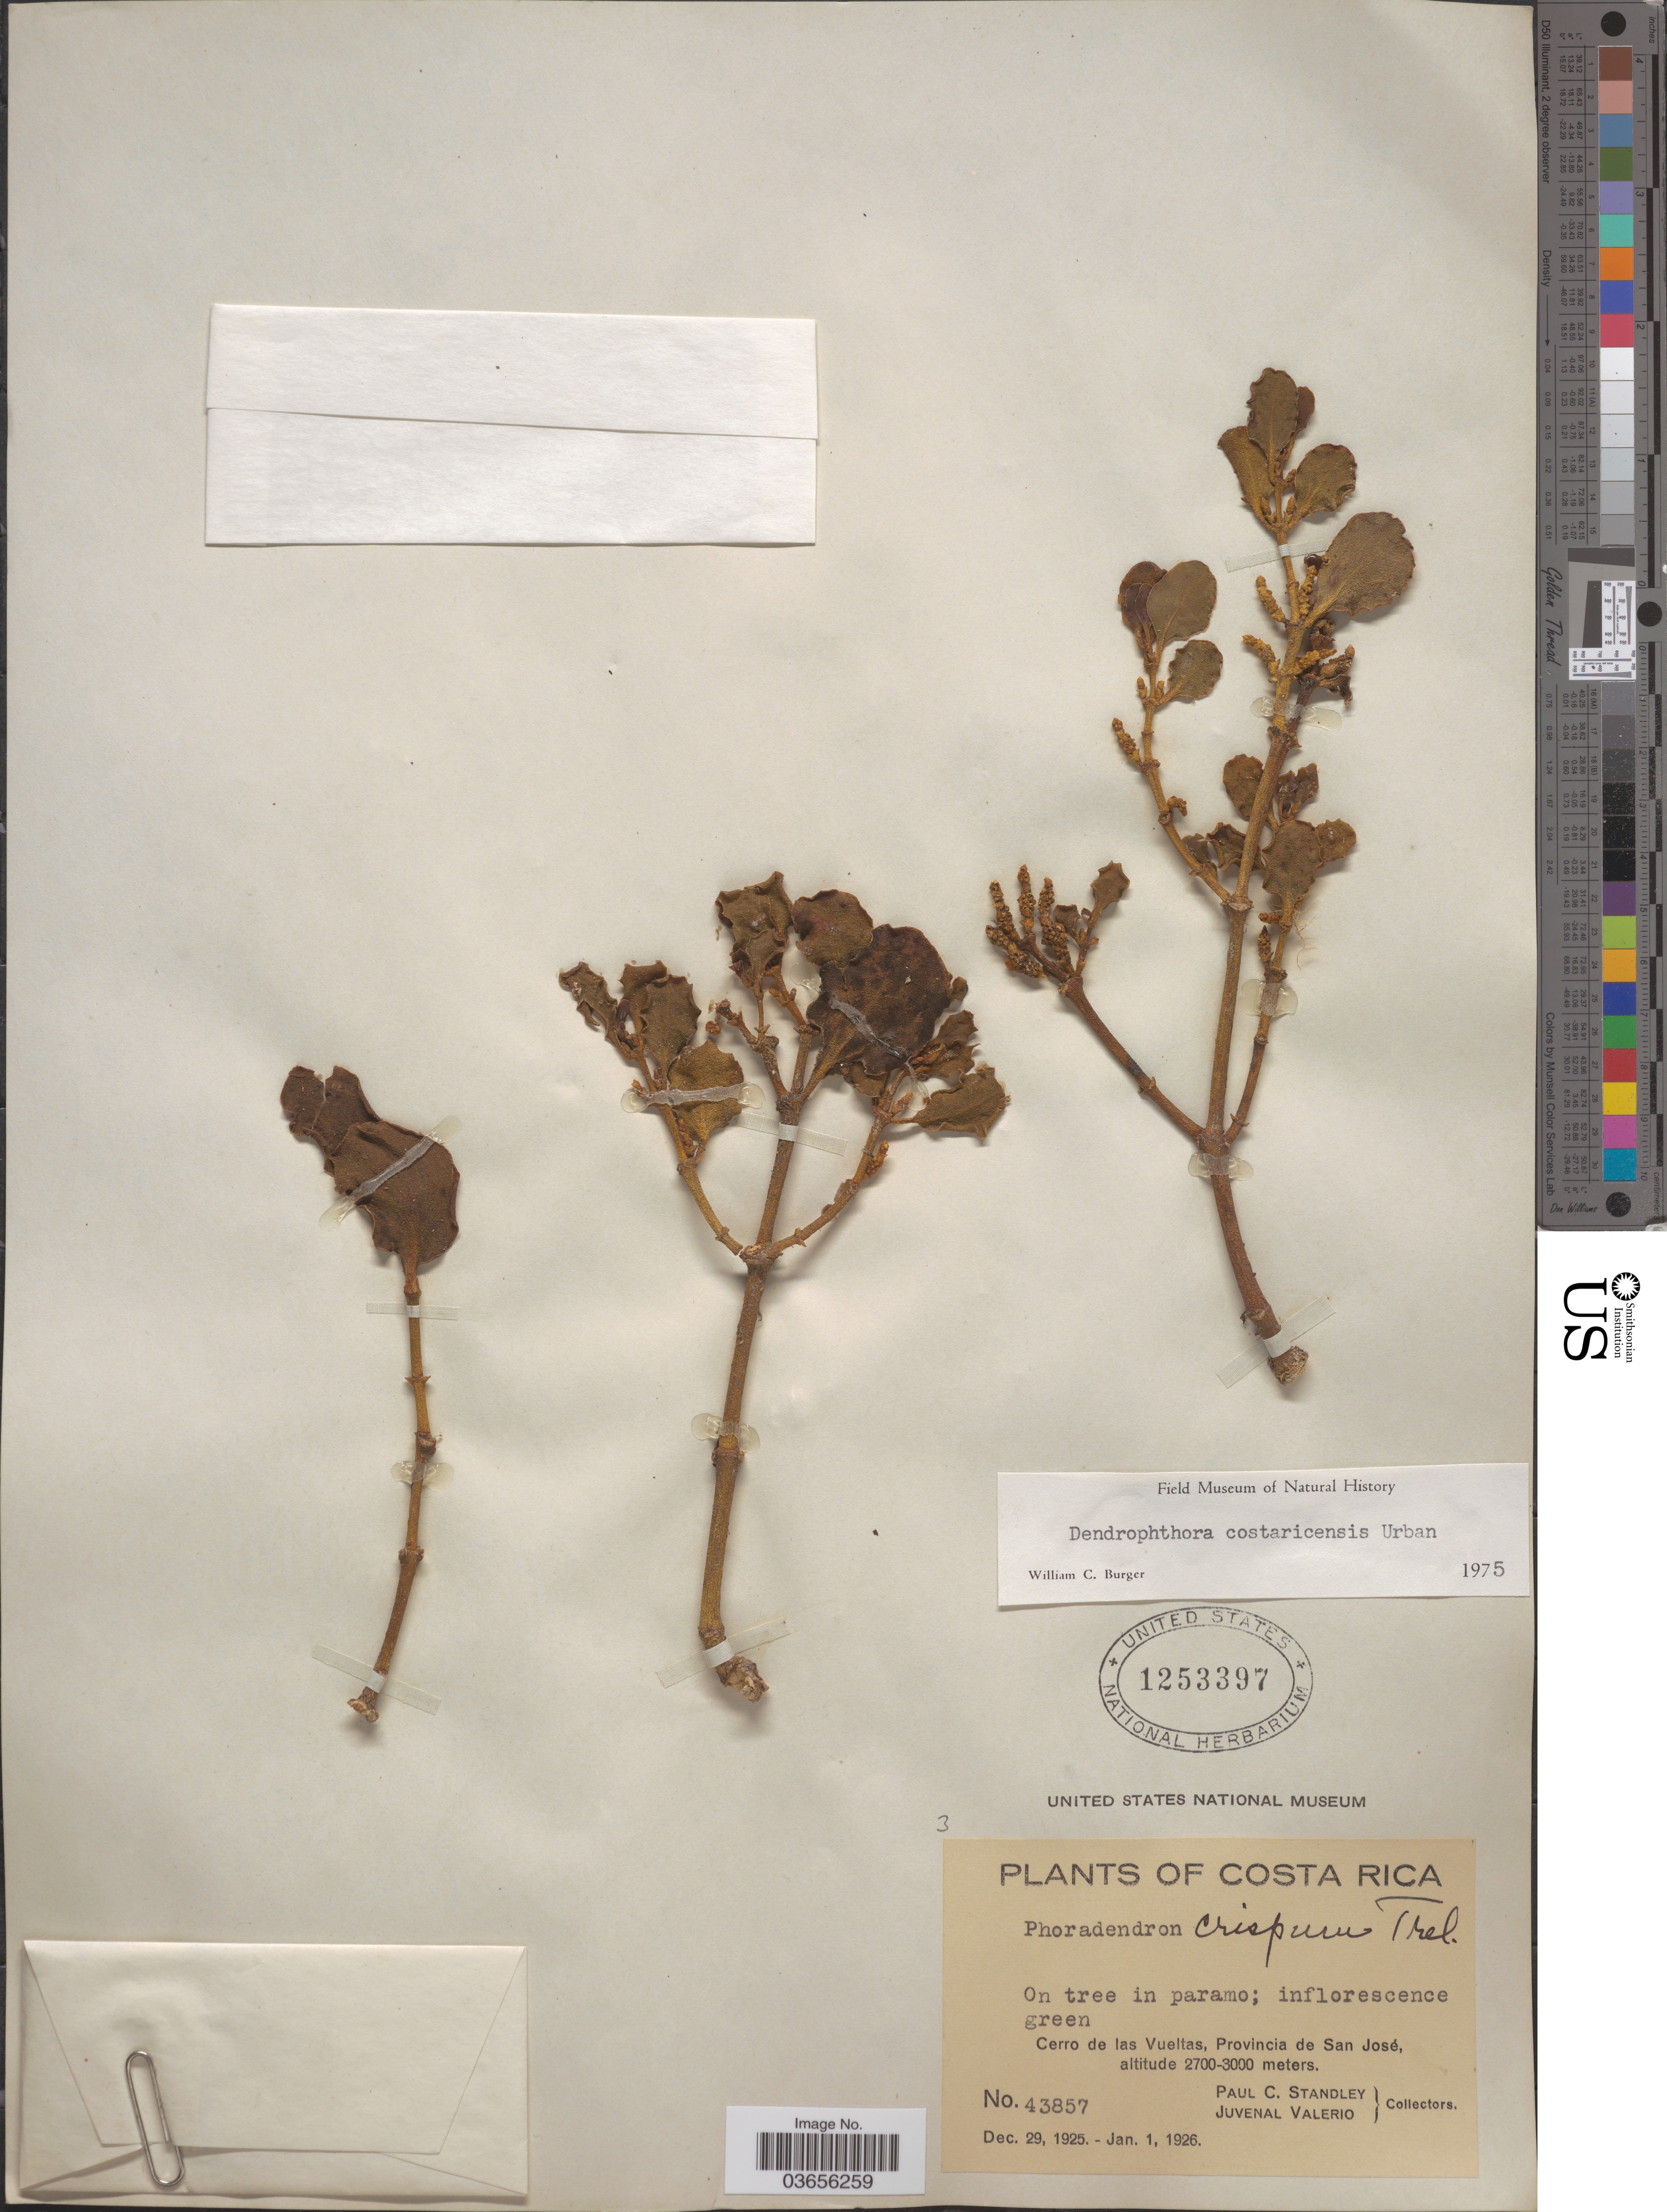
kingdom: Plantae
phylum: Tracheophyta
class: Magnoliopsida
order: Santalales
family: Viscaceae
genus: Dendrophthora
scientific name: Dendrophthora costaricensis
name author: Urb.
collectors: P. C. Standley & J. Valerio R.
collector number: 43857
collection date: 1925-12-29/1926-01-01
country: Costa Rica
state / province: San José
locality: Cerro de las Vueltas.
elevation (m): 2700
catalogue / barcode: US 1253397